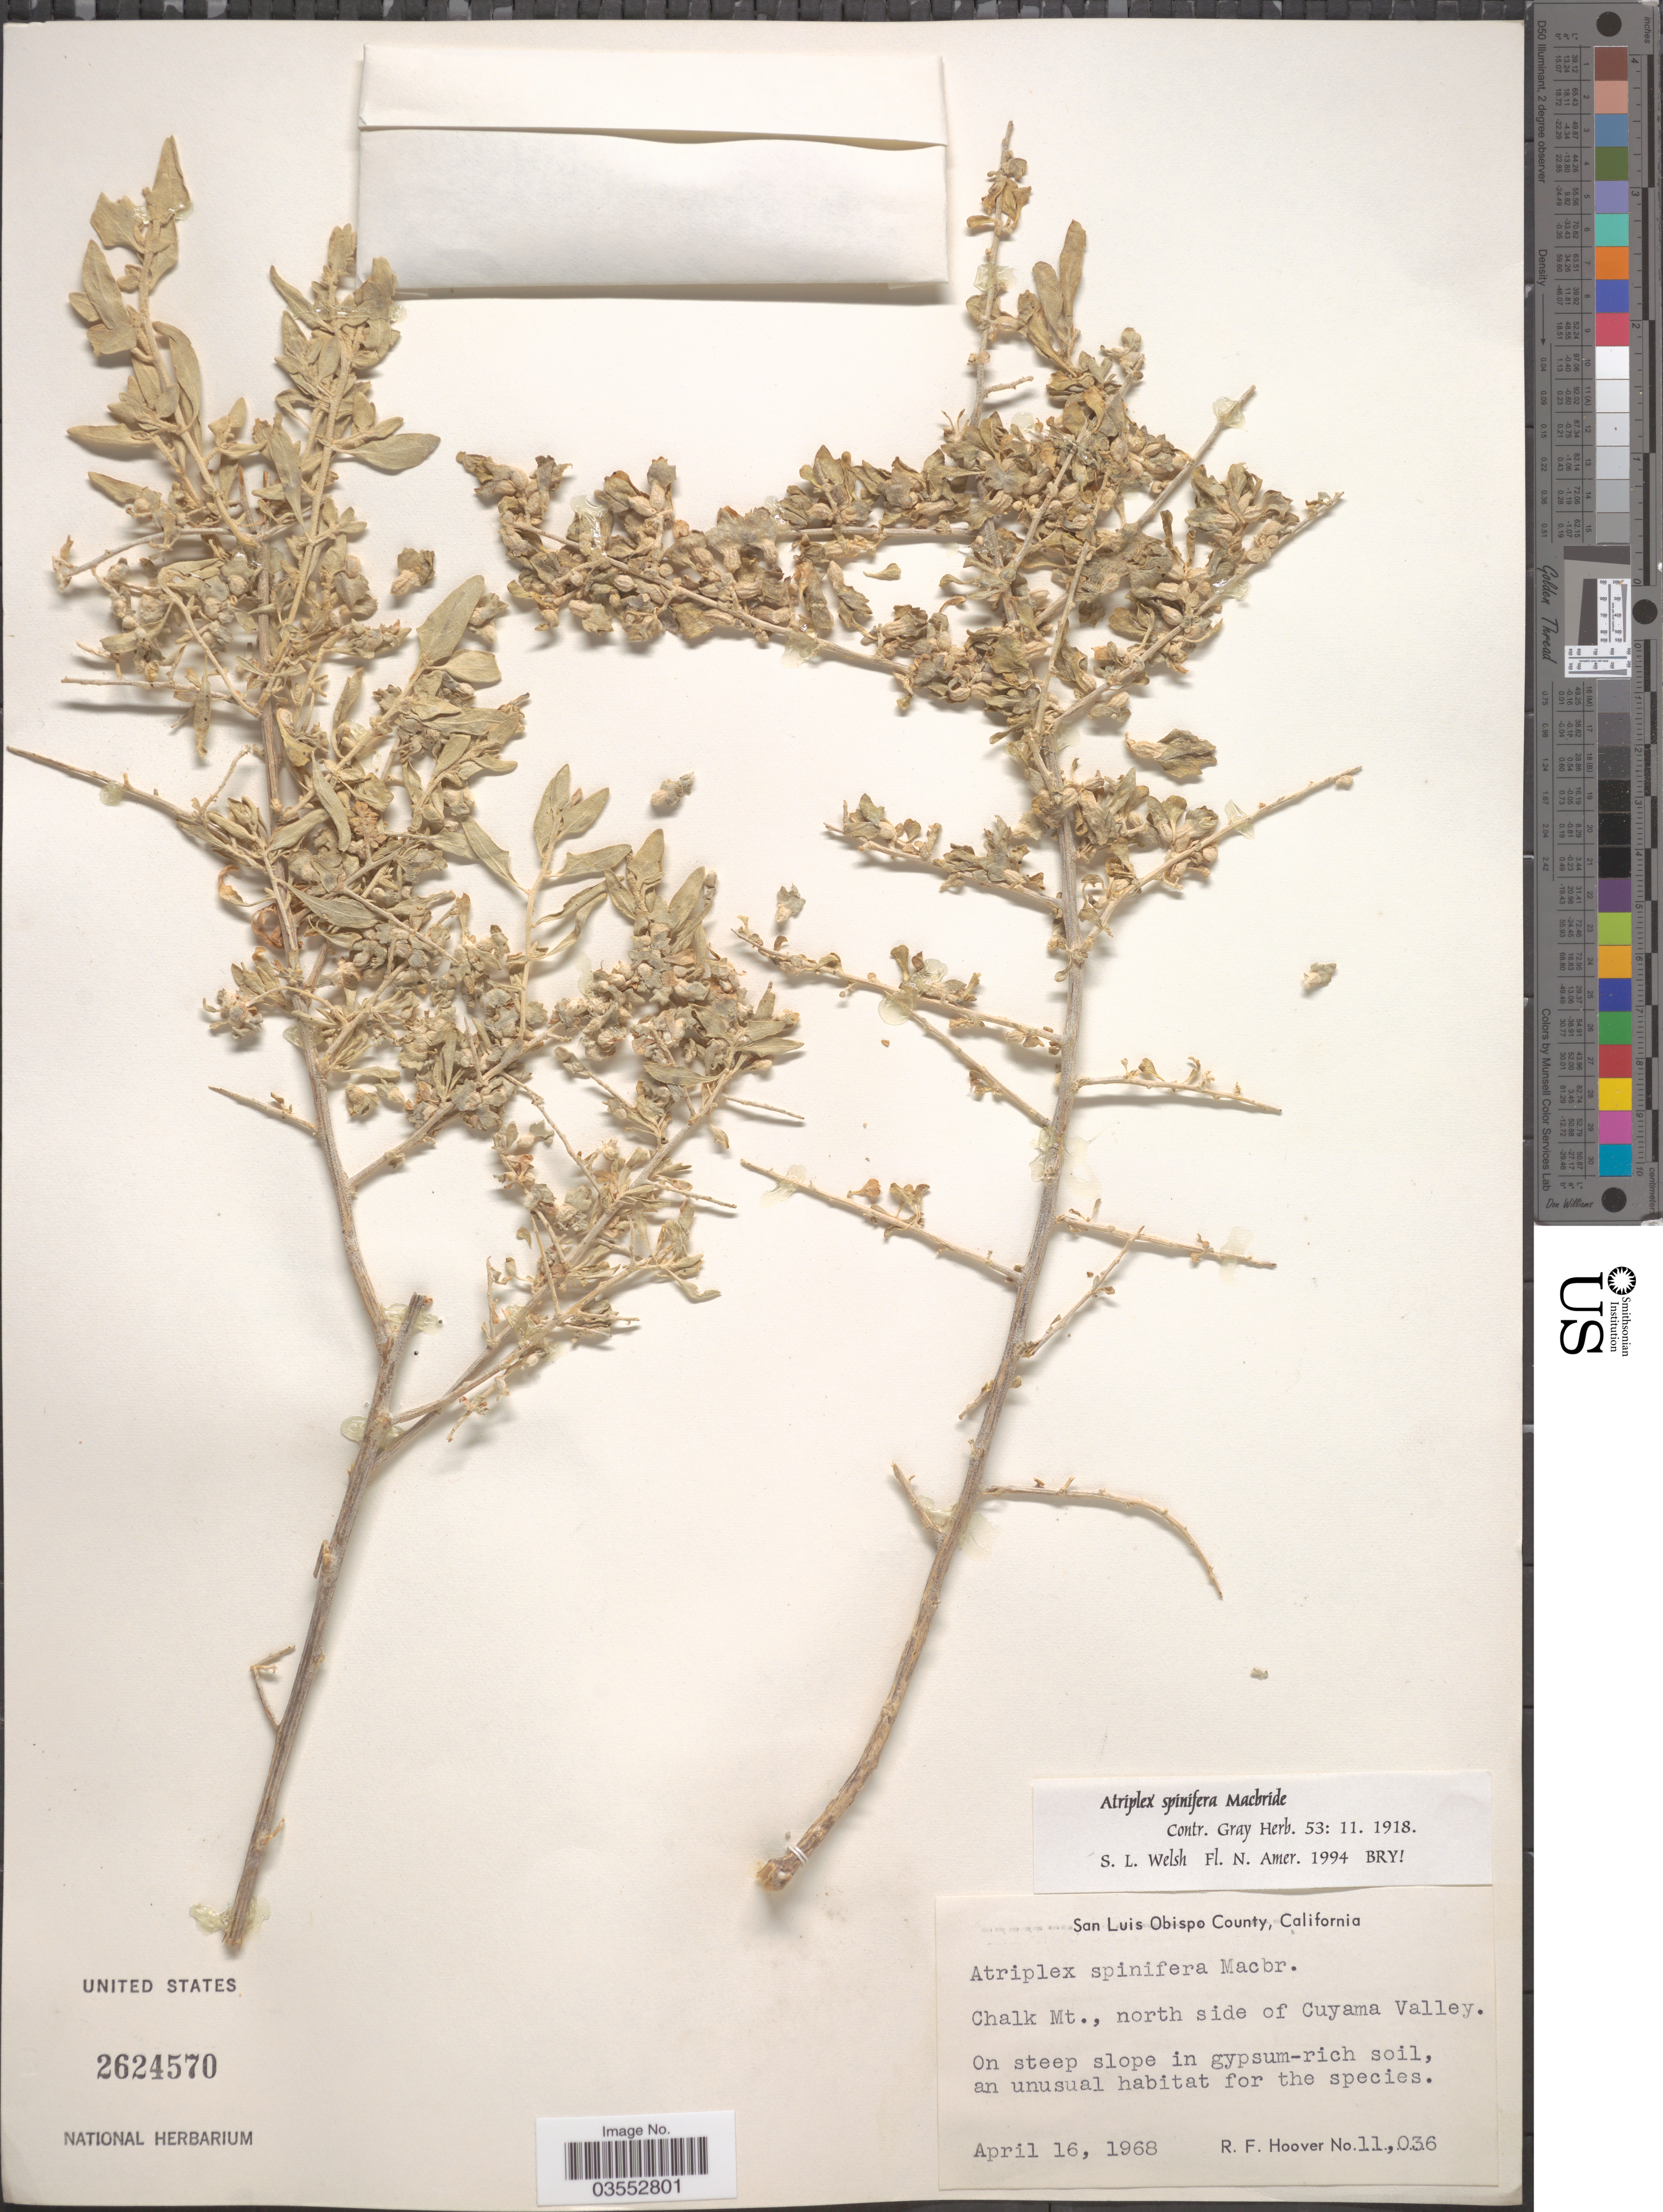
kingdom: Plantae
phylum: Tracheophyta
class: Magnoliopsida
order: Caryophyllales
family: Amaranthaceae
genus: Atriplex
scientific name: Atriplex spinifera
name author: J.F. Macbr.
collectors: R. F. Hoover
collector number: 11036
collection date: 1968-04-16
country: United States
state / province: California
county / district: San Luis Obispo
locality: San Luis Obispo. Chalk Mt., north side of Cuyama Valley.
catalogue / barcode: US 2624570